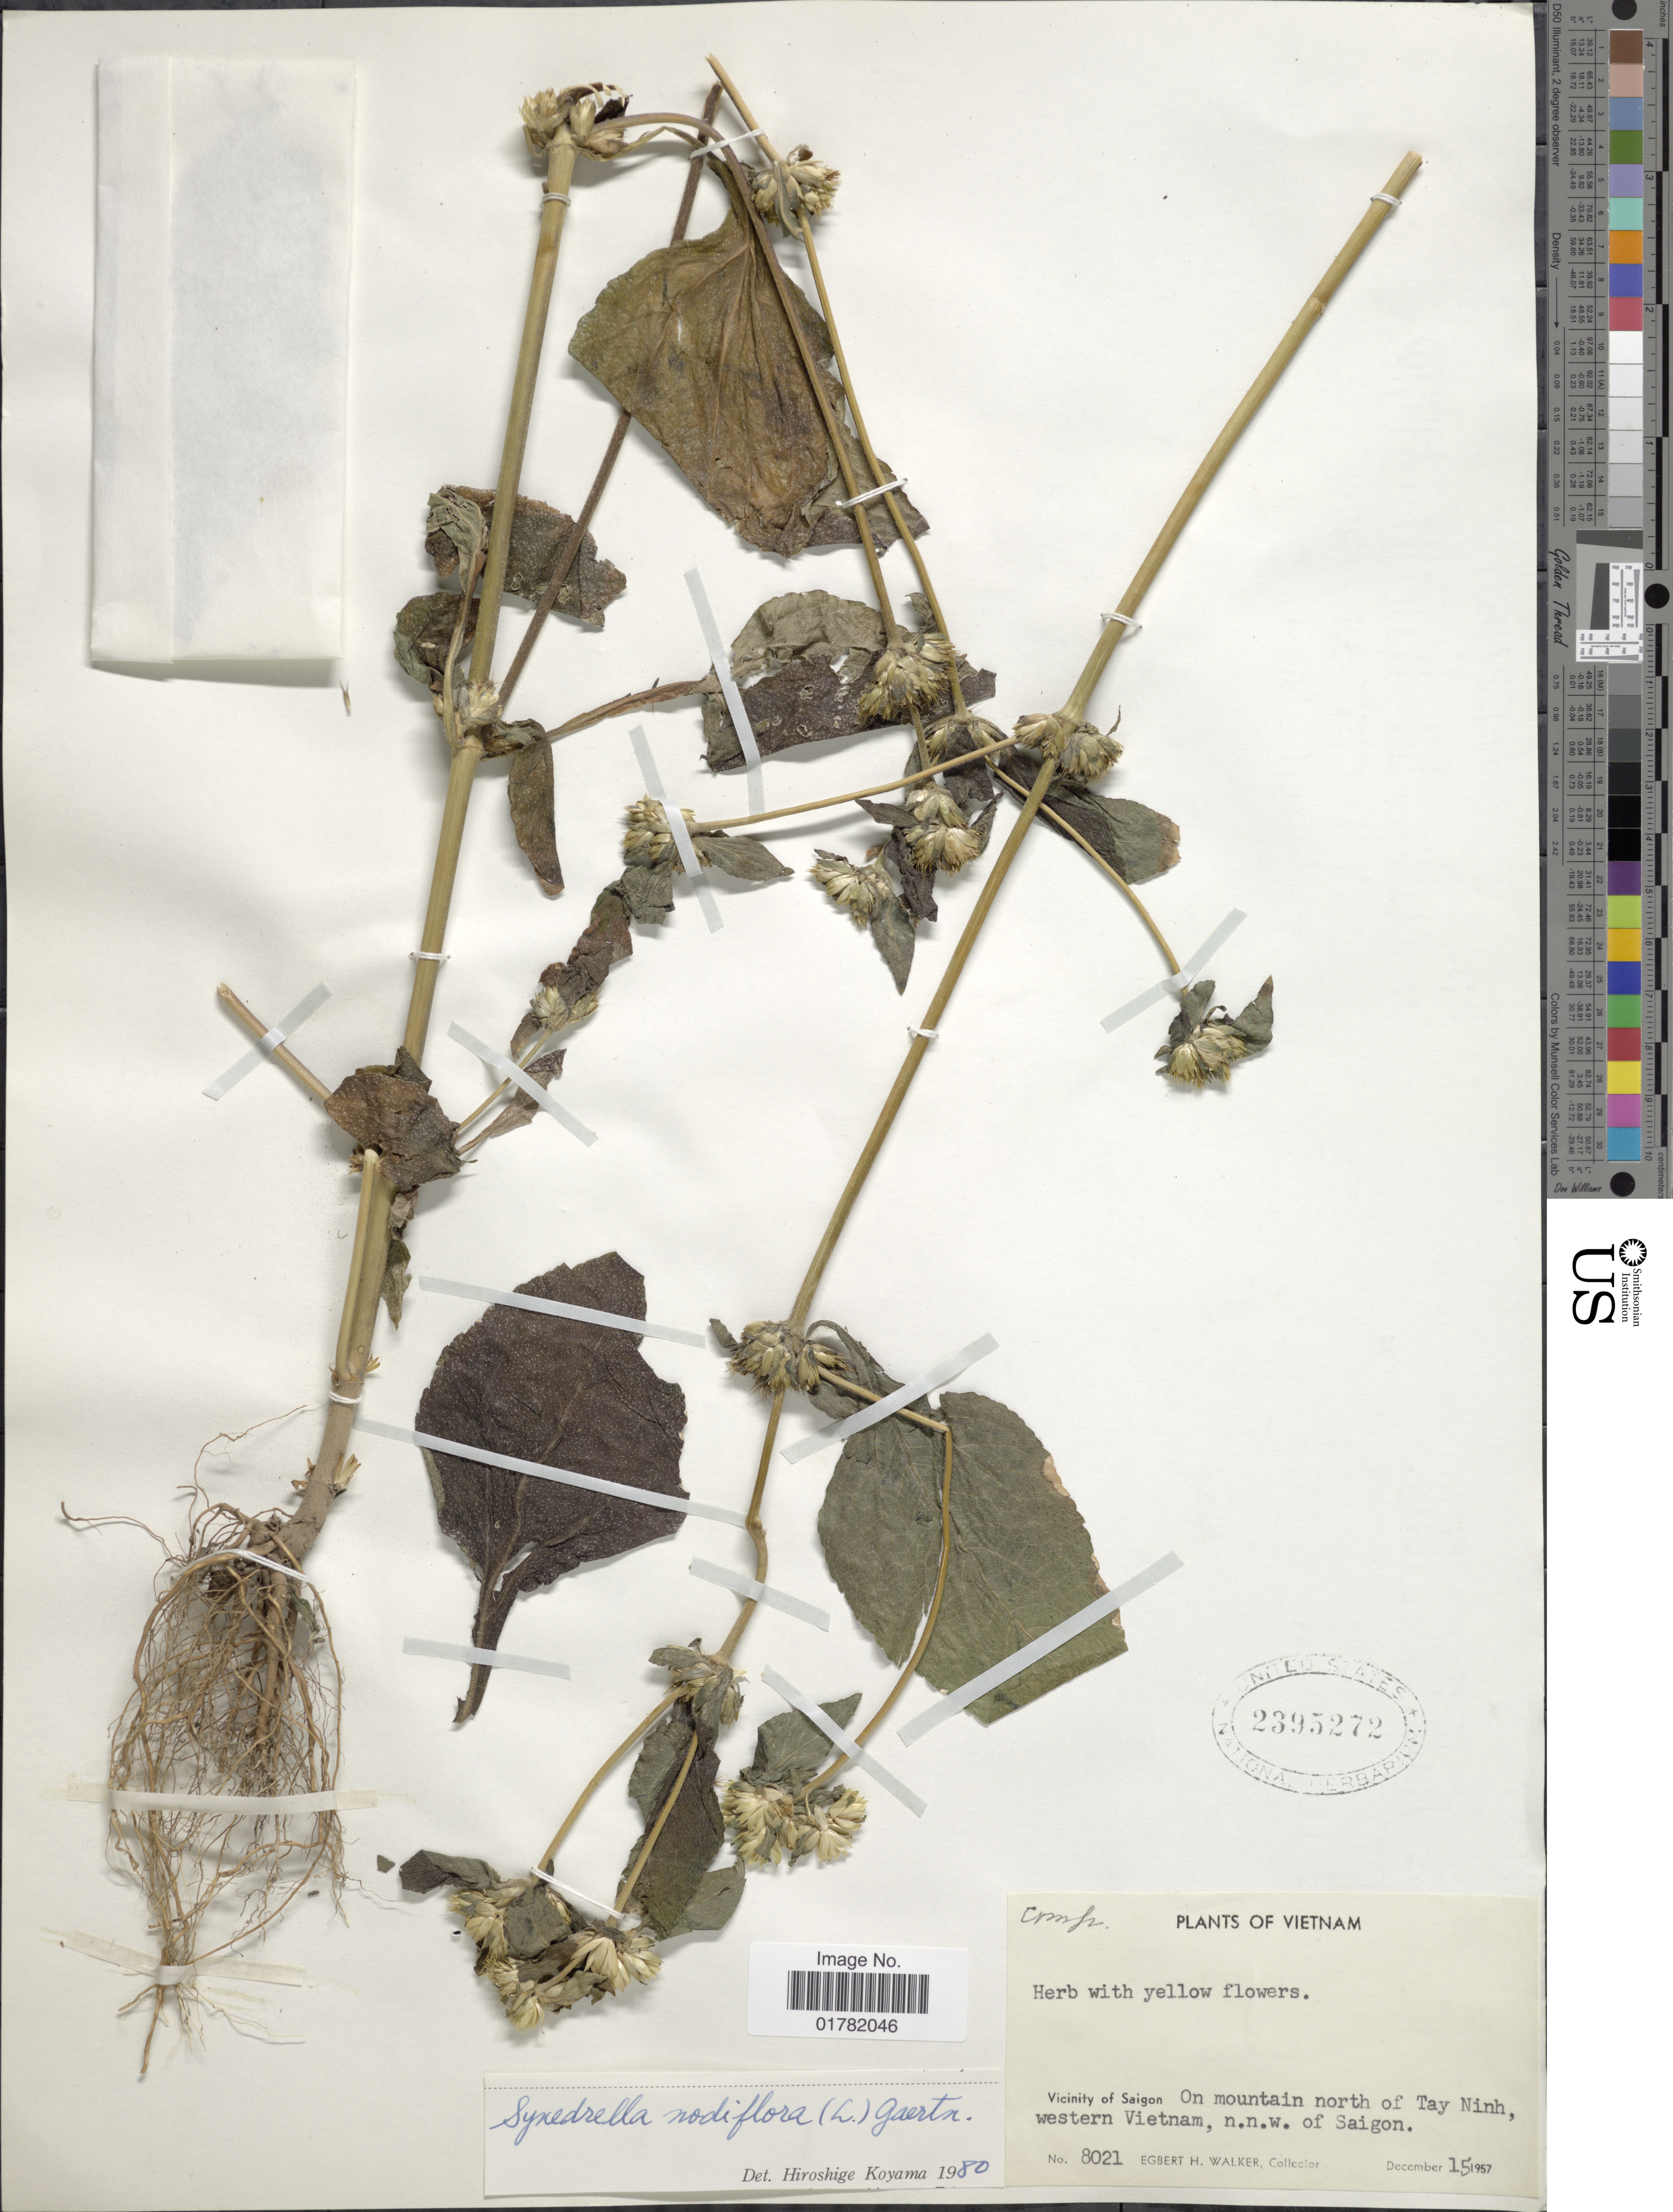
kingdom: Plantae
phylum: Tracheophyta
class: Magnoliopsida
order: Asterales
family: Asteraceae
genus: Synedrella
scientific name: Synedrella nodiflora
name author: (L.) Gaertn.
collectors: E. H. Walker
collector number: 8021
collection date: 1957-12-15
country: Vietnam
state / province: Tay Ninh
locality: Vicinity of Saigon On mountain north of Tay Ninh, western Vietnam, n.n.w. of Saigon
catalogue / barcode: US 2395272